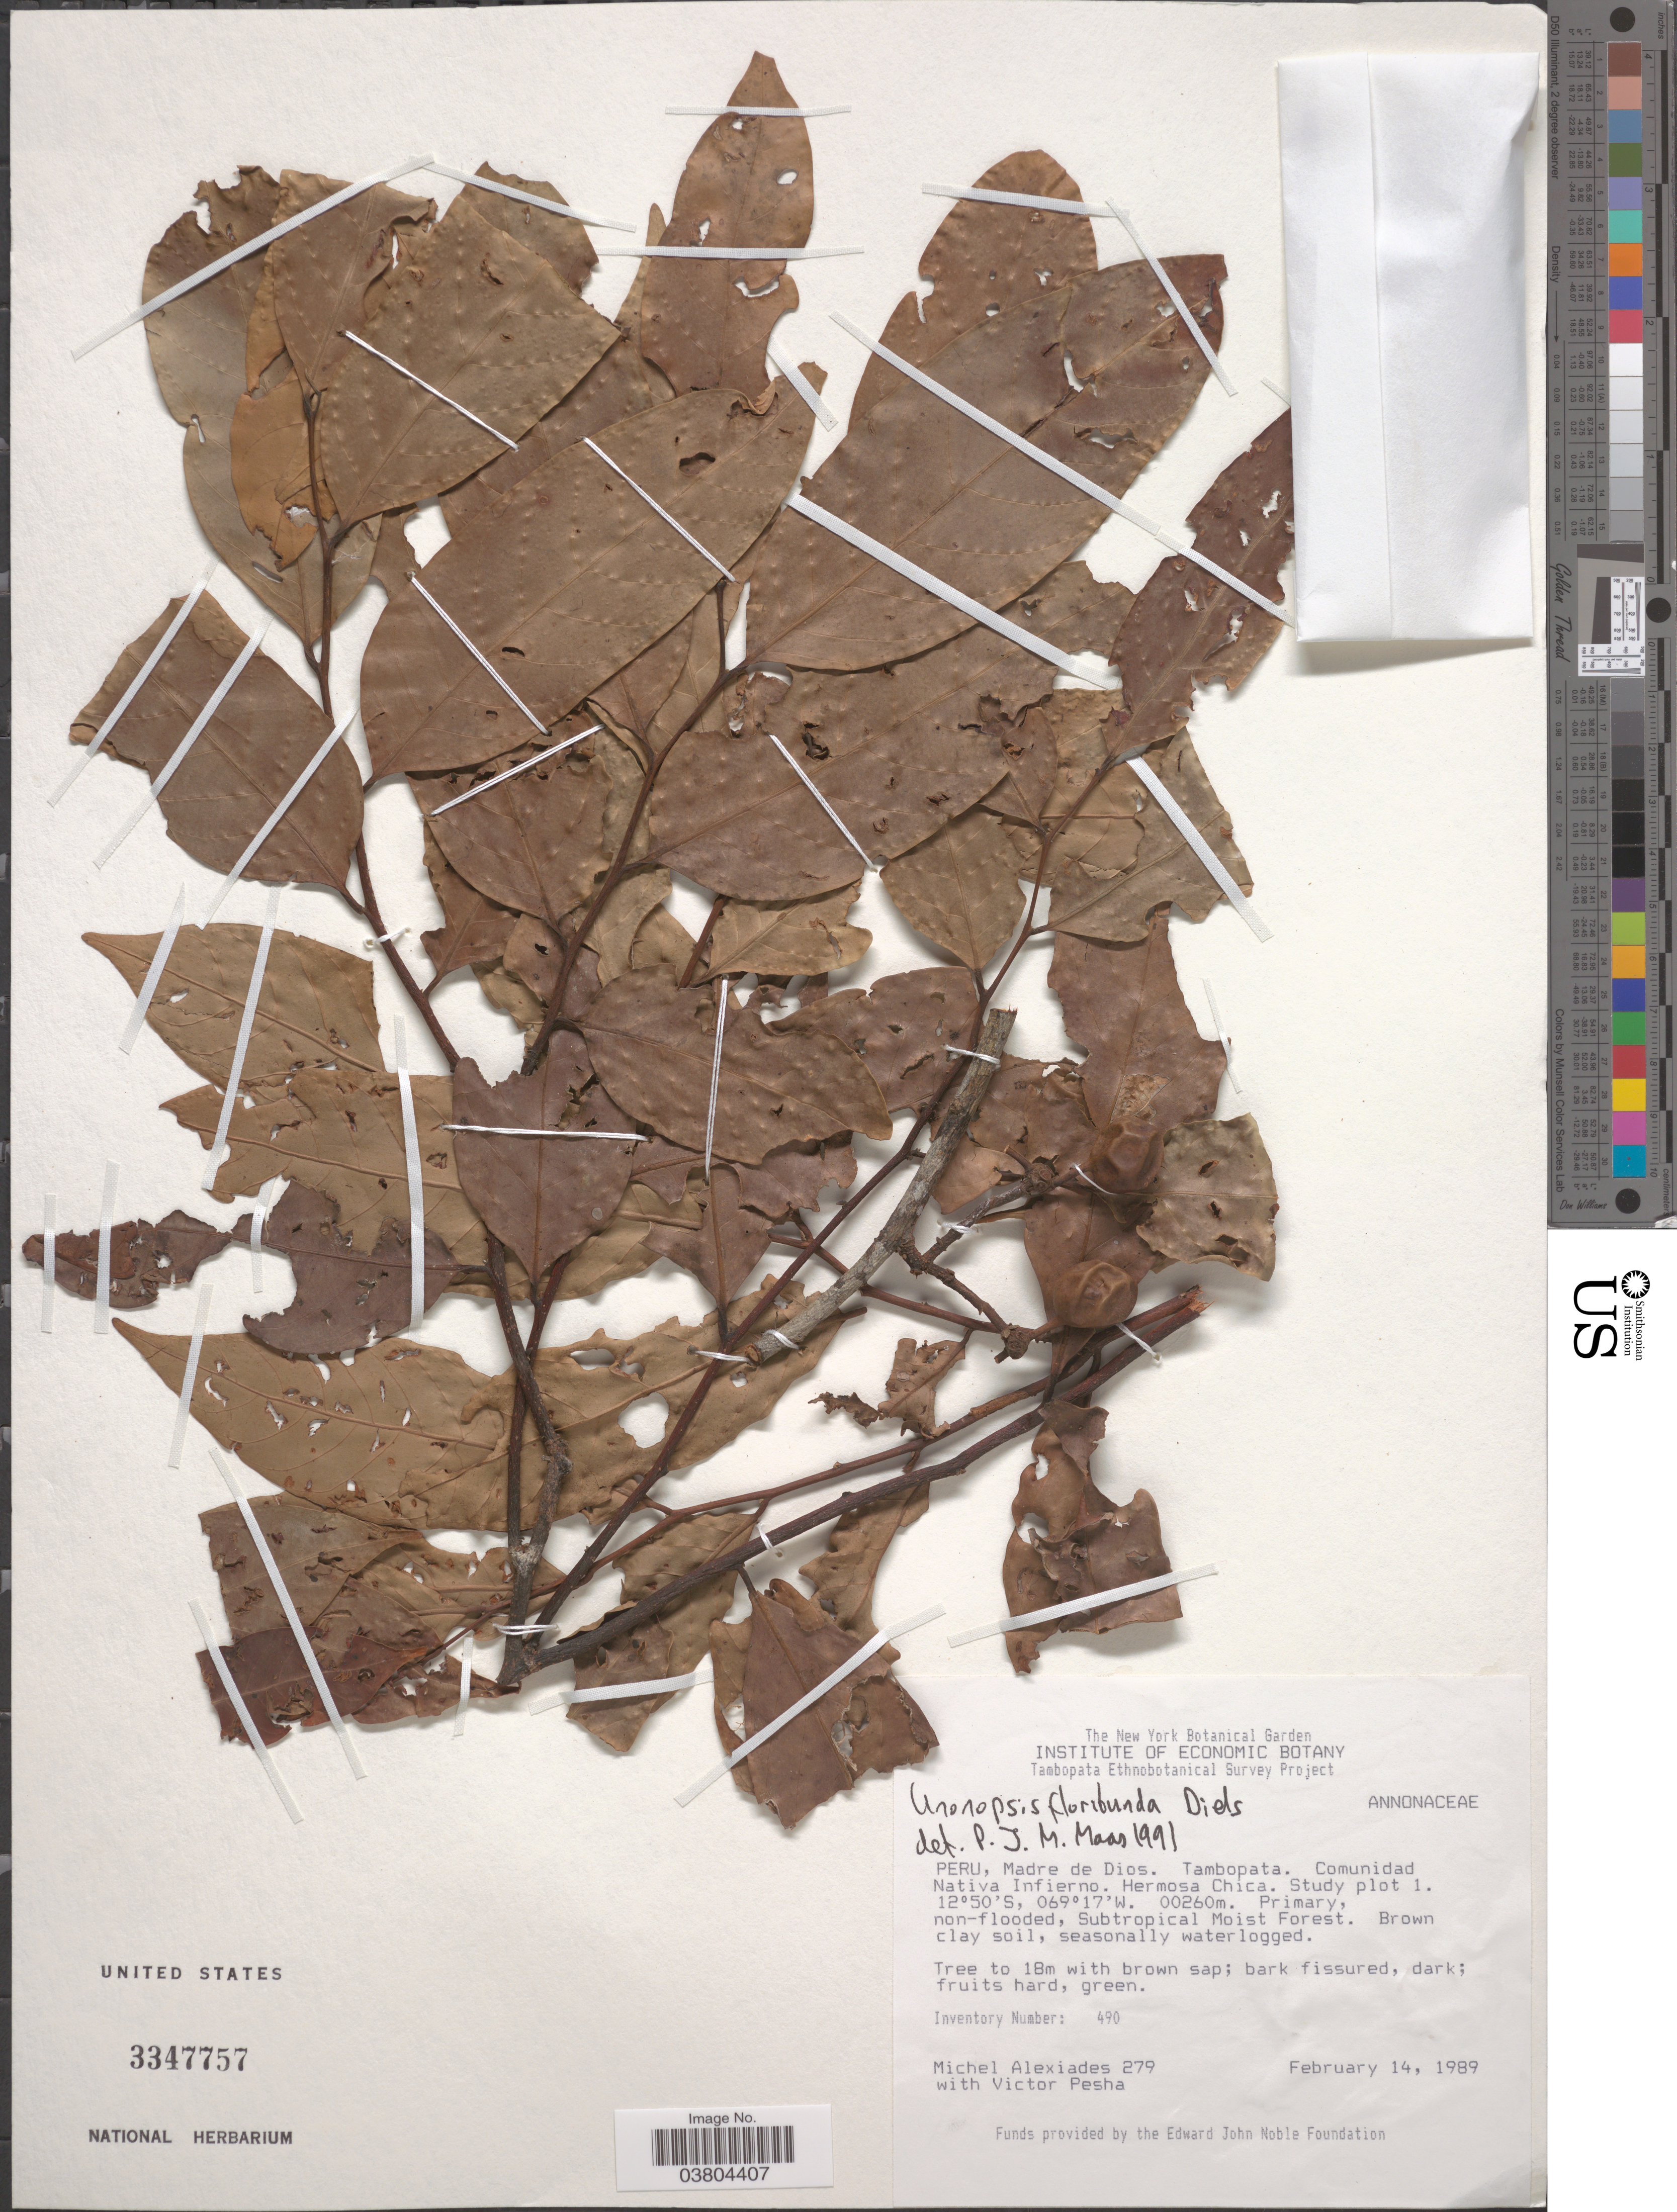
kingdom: Plantae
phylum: Tracheophyta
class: Magnoliopsida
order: Magnoliales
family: Annonaceae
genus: Unonopsis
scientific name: Unonopsis floribunda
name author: Diels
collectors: M. Alexiades & V. Pesha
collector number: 279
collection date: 1989-02-14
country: Peru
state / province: Madre de Dios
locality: Tambopata. Comunidad Native de Infierno. Hermosa Chica. Study plot 1.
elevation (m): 260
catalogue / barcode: US 3347757